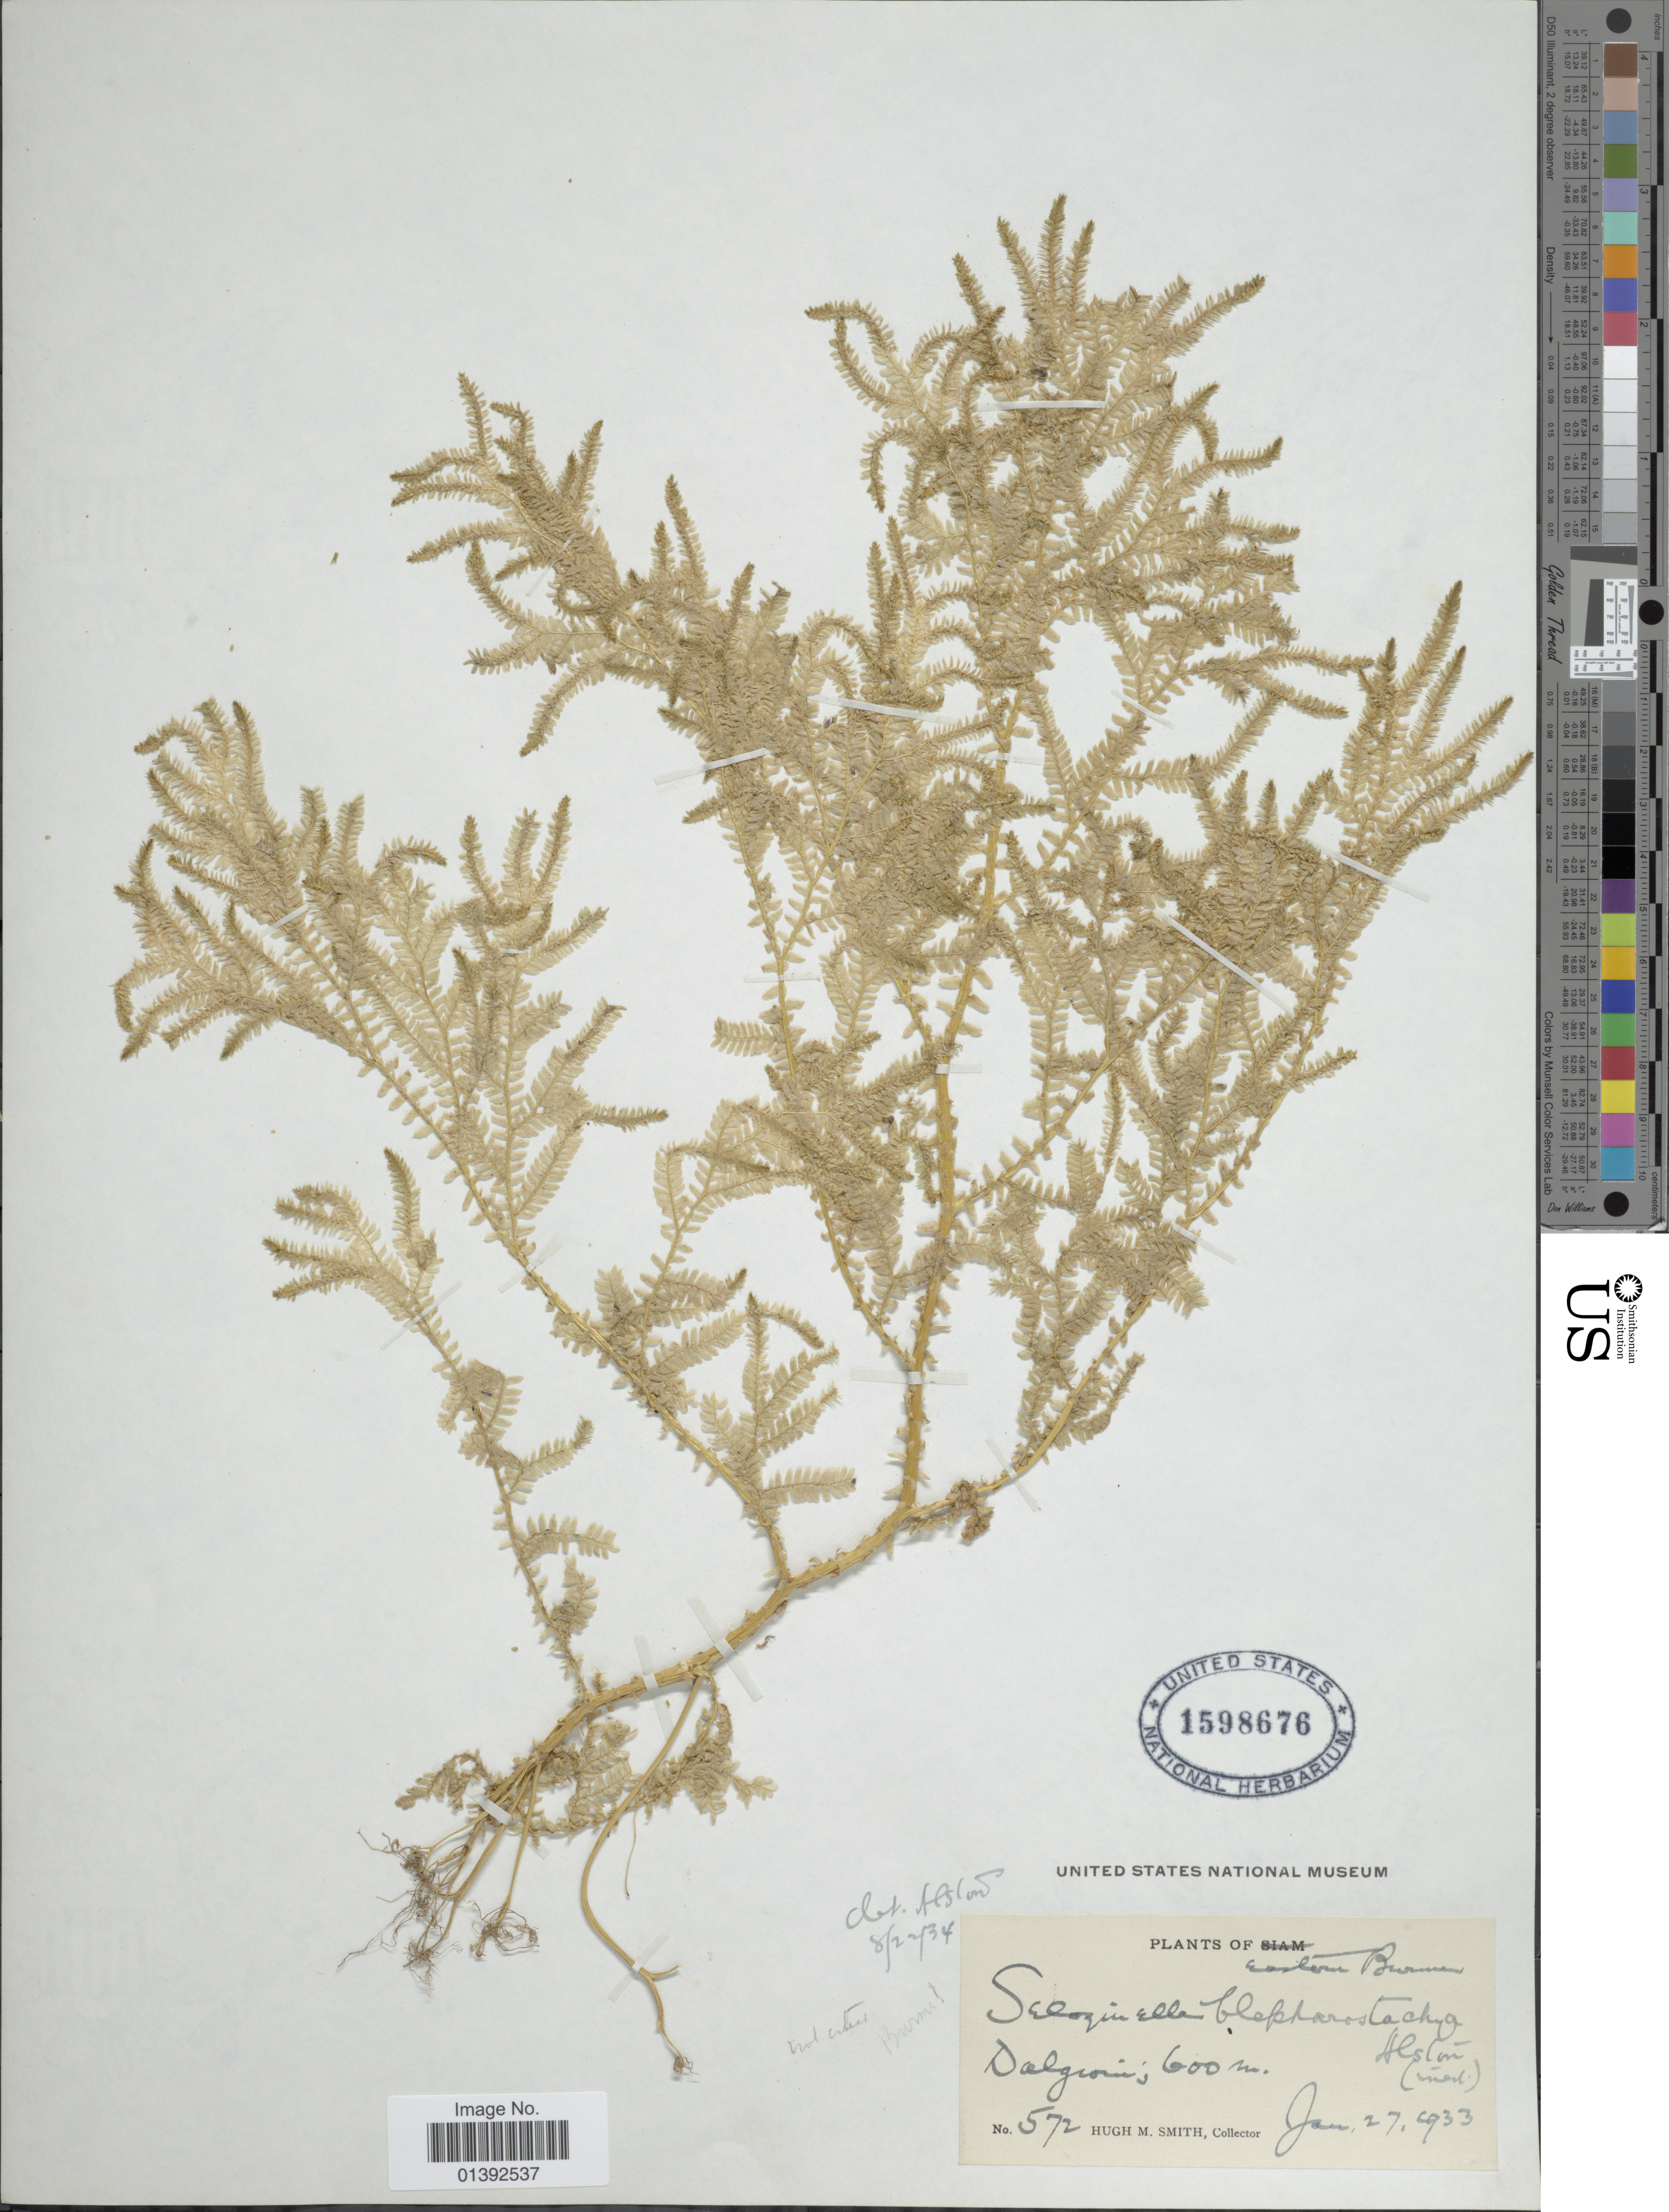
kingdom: Plantae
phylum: Tracheophyta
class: Lycopodiopsida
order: Selaginellales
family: Selaginellaceae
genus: Selaginella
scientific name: Selaginella blepharostachya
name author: Alston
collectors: H. M. Smith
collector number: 572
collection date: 1933-01-27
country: Myanmar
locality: Eastern Burma, Dalgwin [interpreted]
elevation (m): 600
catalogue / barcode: US 1598676